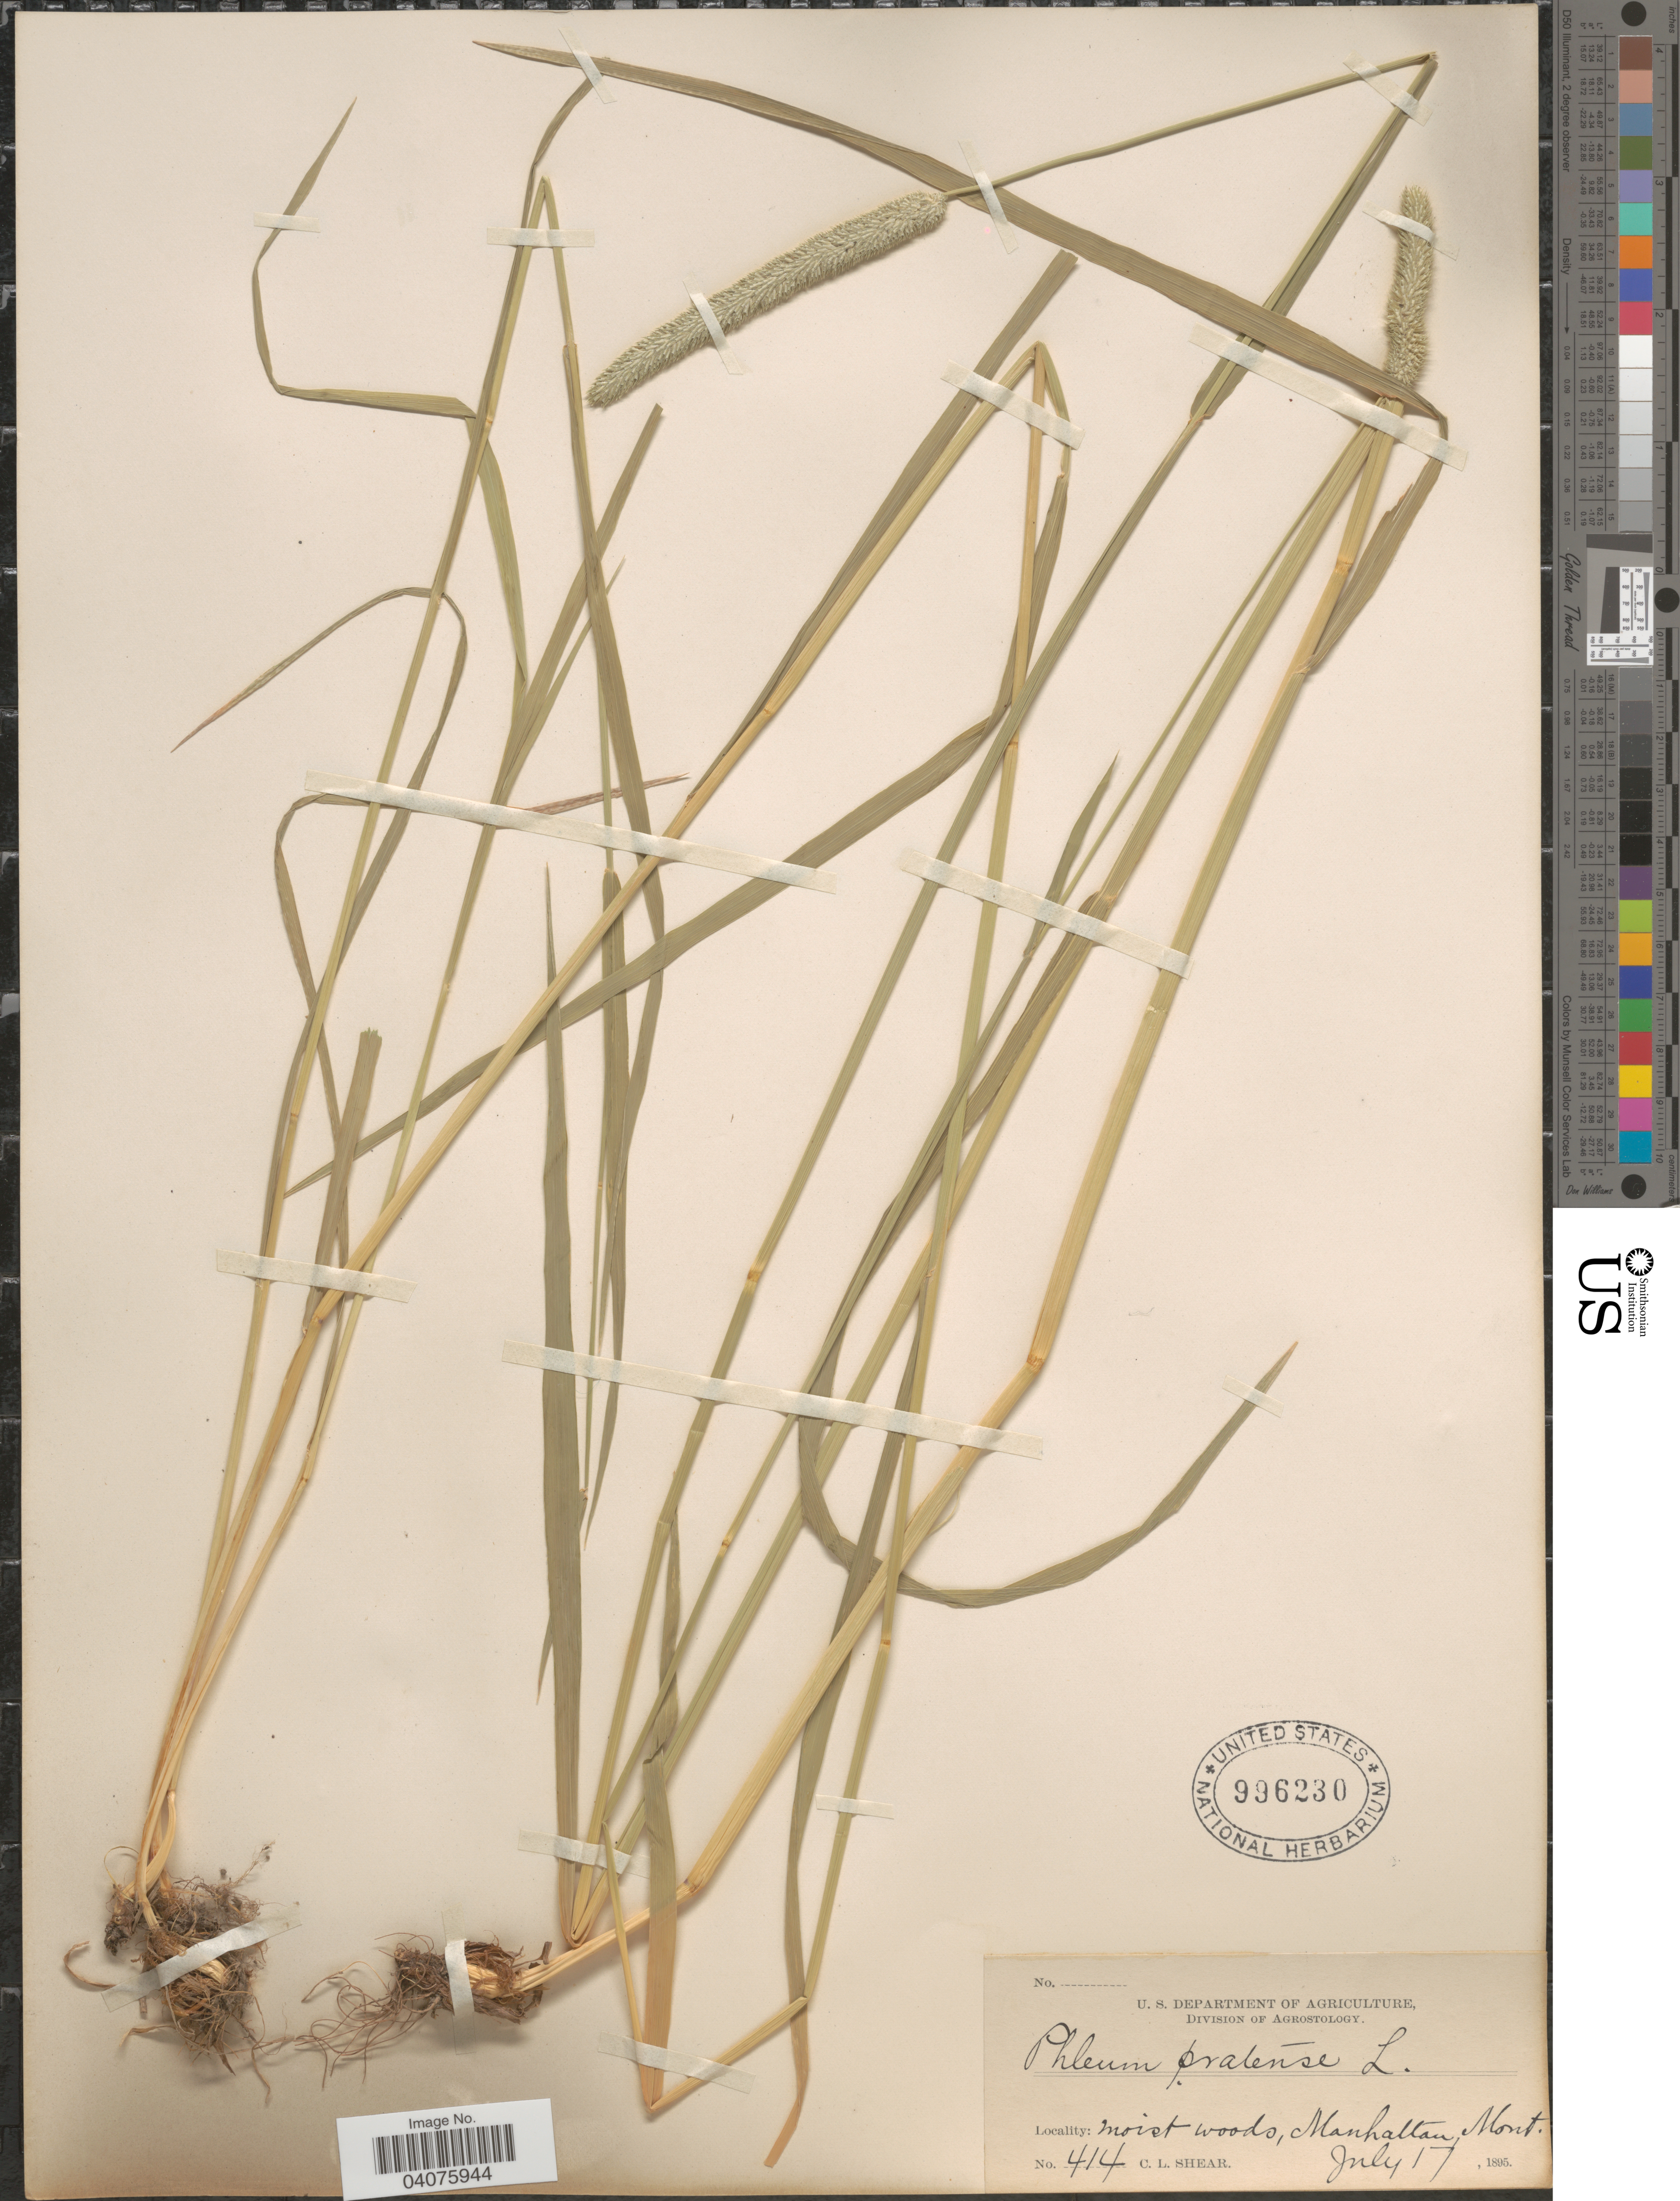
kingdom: Plantae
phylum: Tracheophyta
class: Liliopsida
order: Poales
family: Poaceae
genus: Phleum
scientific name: Phleum pratense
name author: L.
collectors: C. L. Shear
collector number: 414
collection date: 1895-07-17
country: United States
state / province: Montana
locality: Manhattan.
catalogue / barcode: US 996230